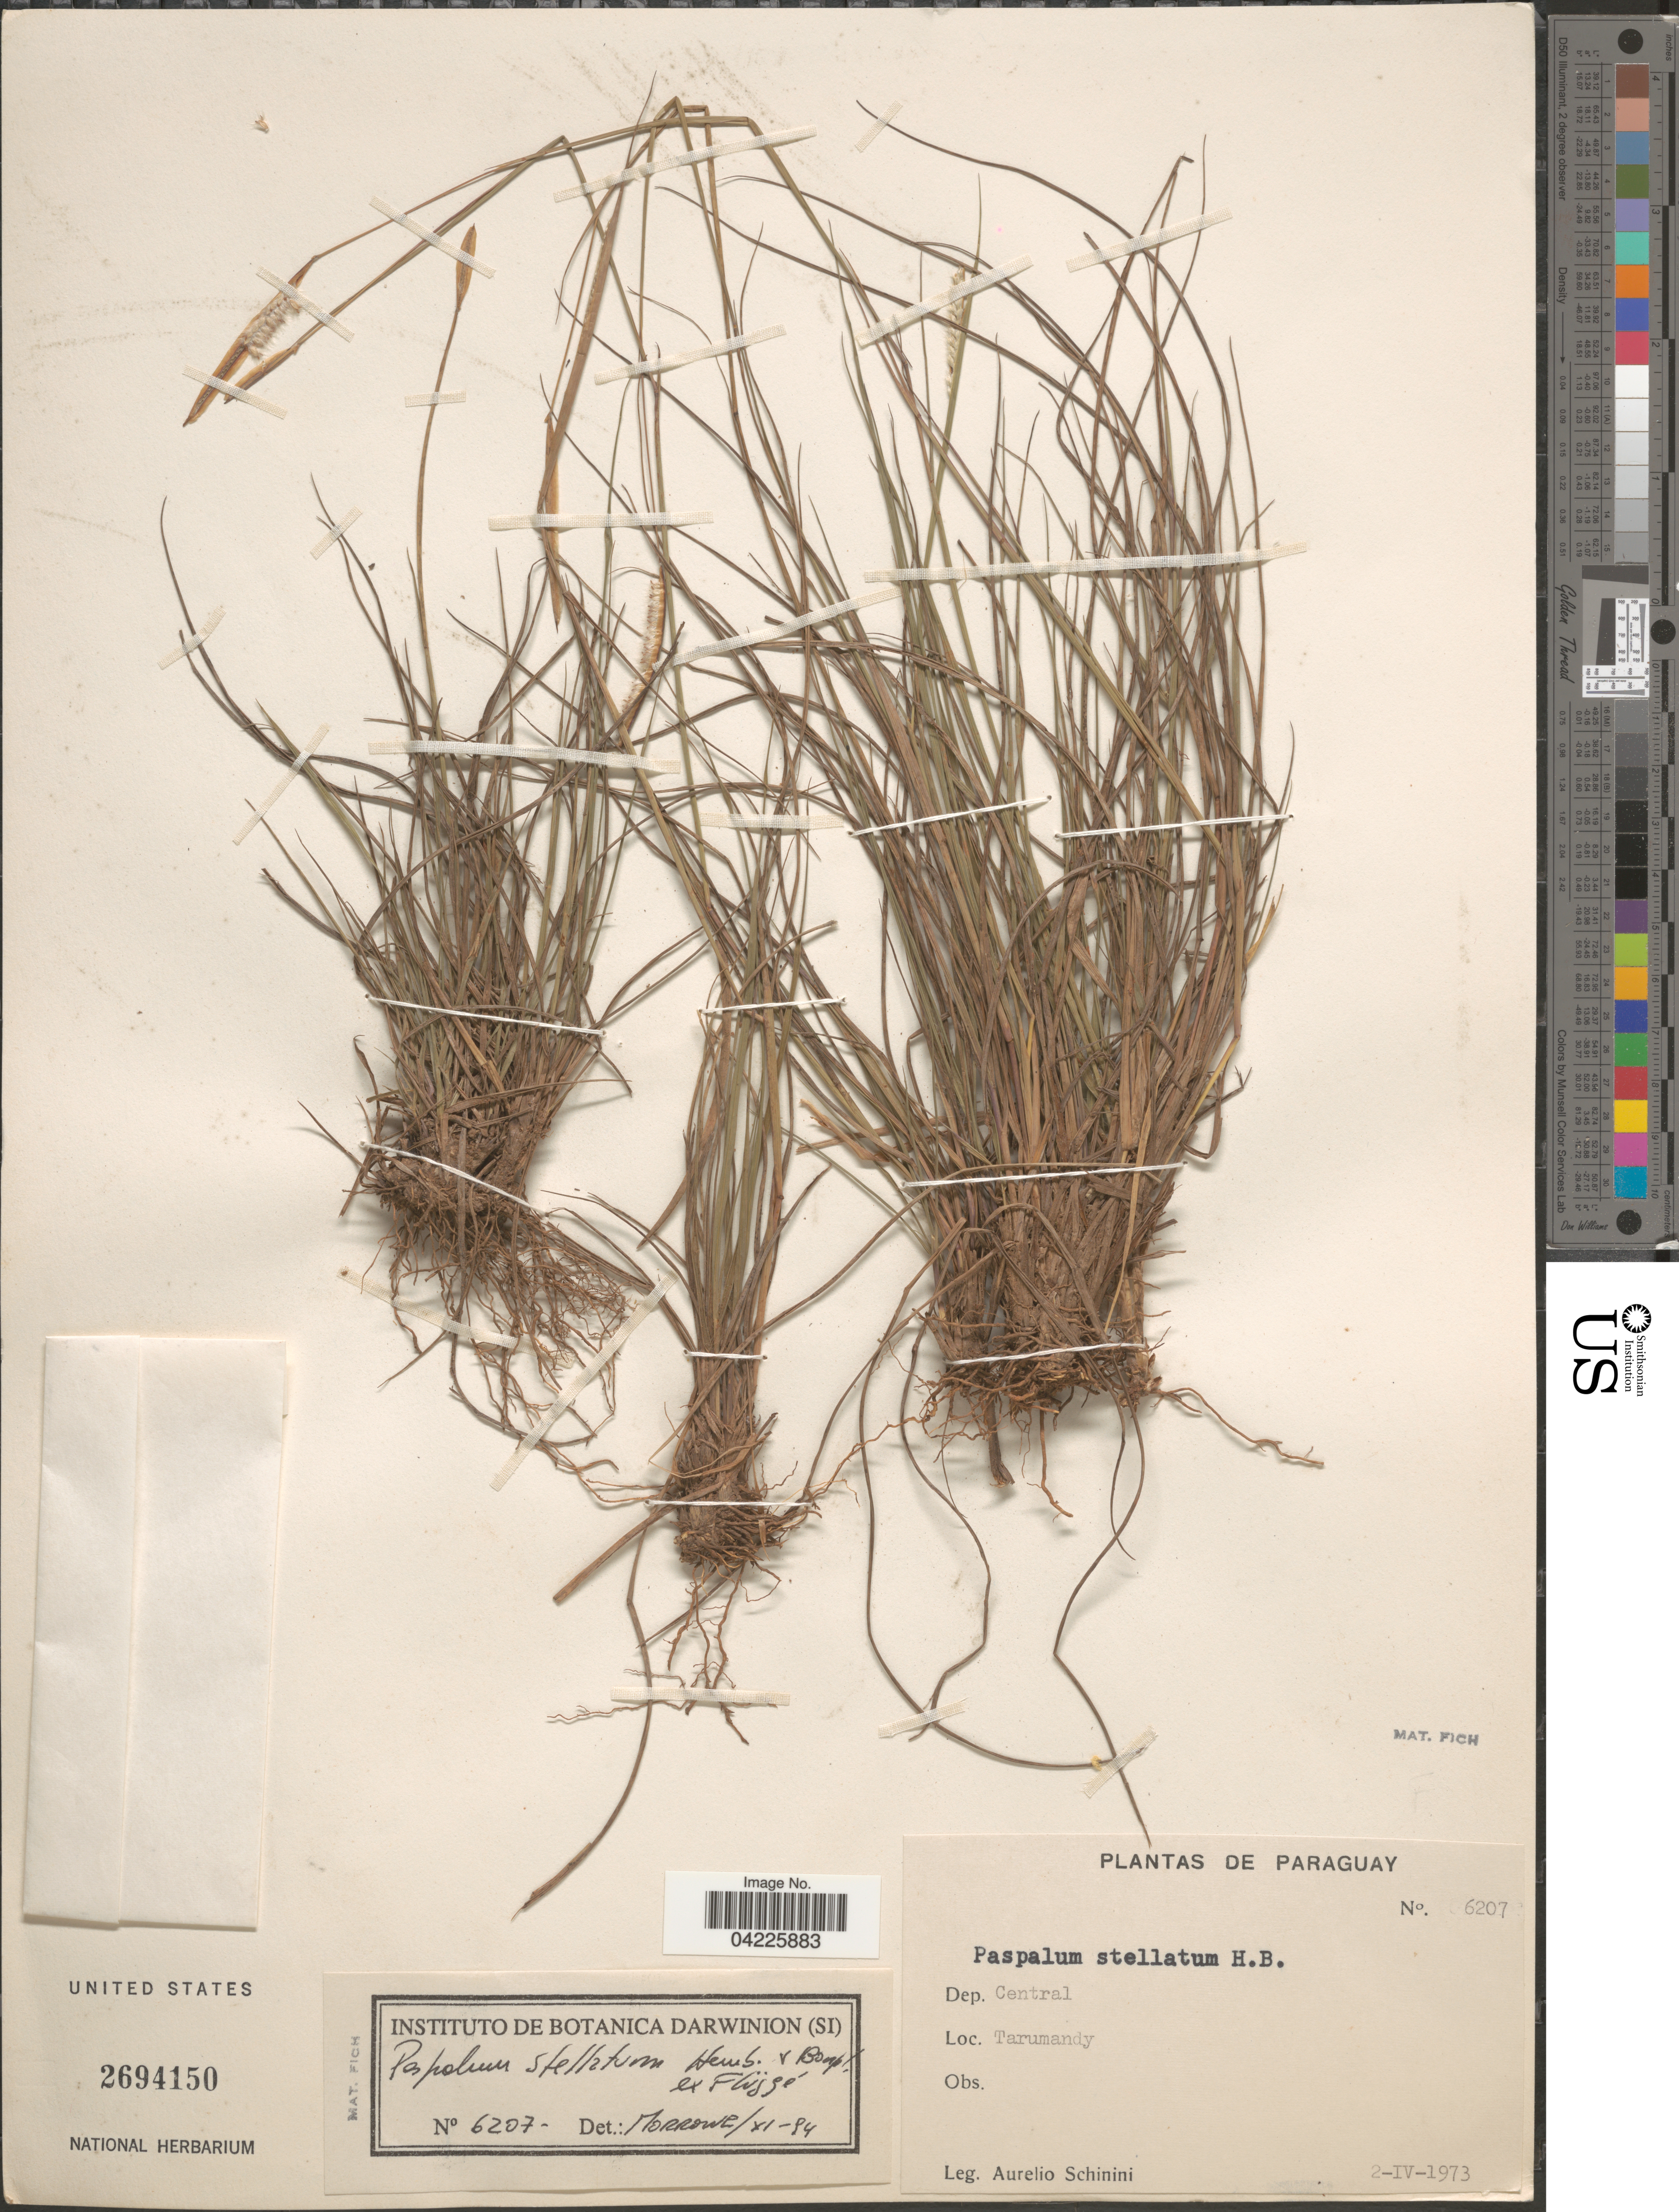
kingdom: Plantae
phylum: Tracheophyta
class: Liliopsida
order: Poales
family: Poaceae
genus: Paspalum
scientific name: Paspalum stellatum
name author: Humb. & Bonpl. ex Flüggé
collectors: A. Schinini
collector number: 6207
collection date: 1973-04-02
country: Paraguay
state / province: Central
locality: Dep. Central. Tarumandy.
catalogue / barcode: US 2694150